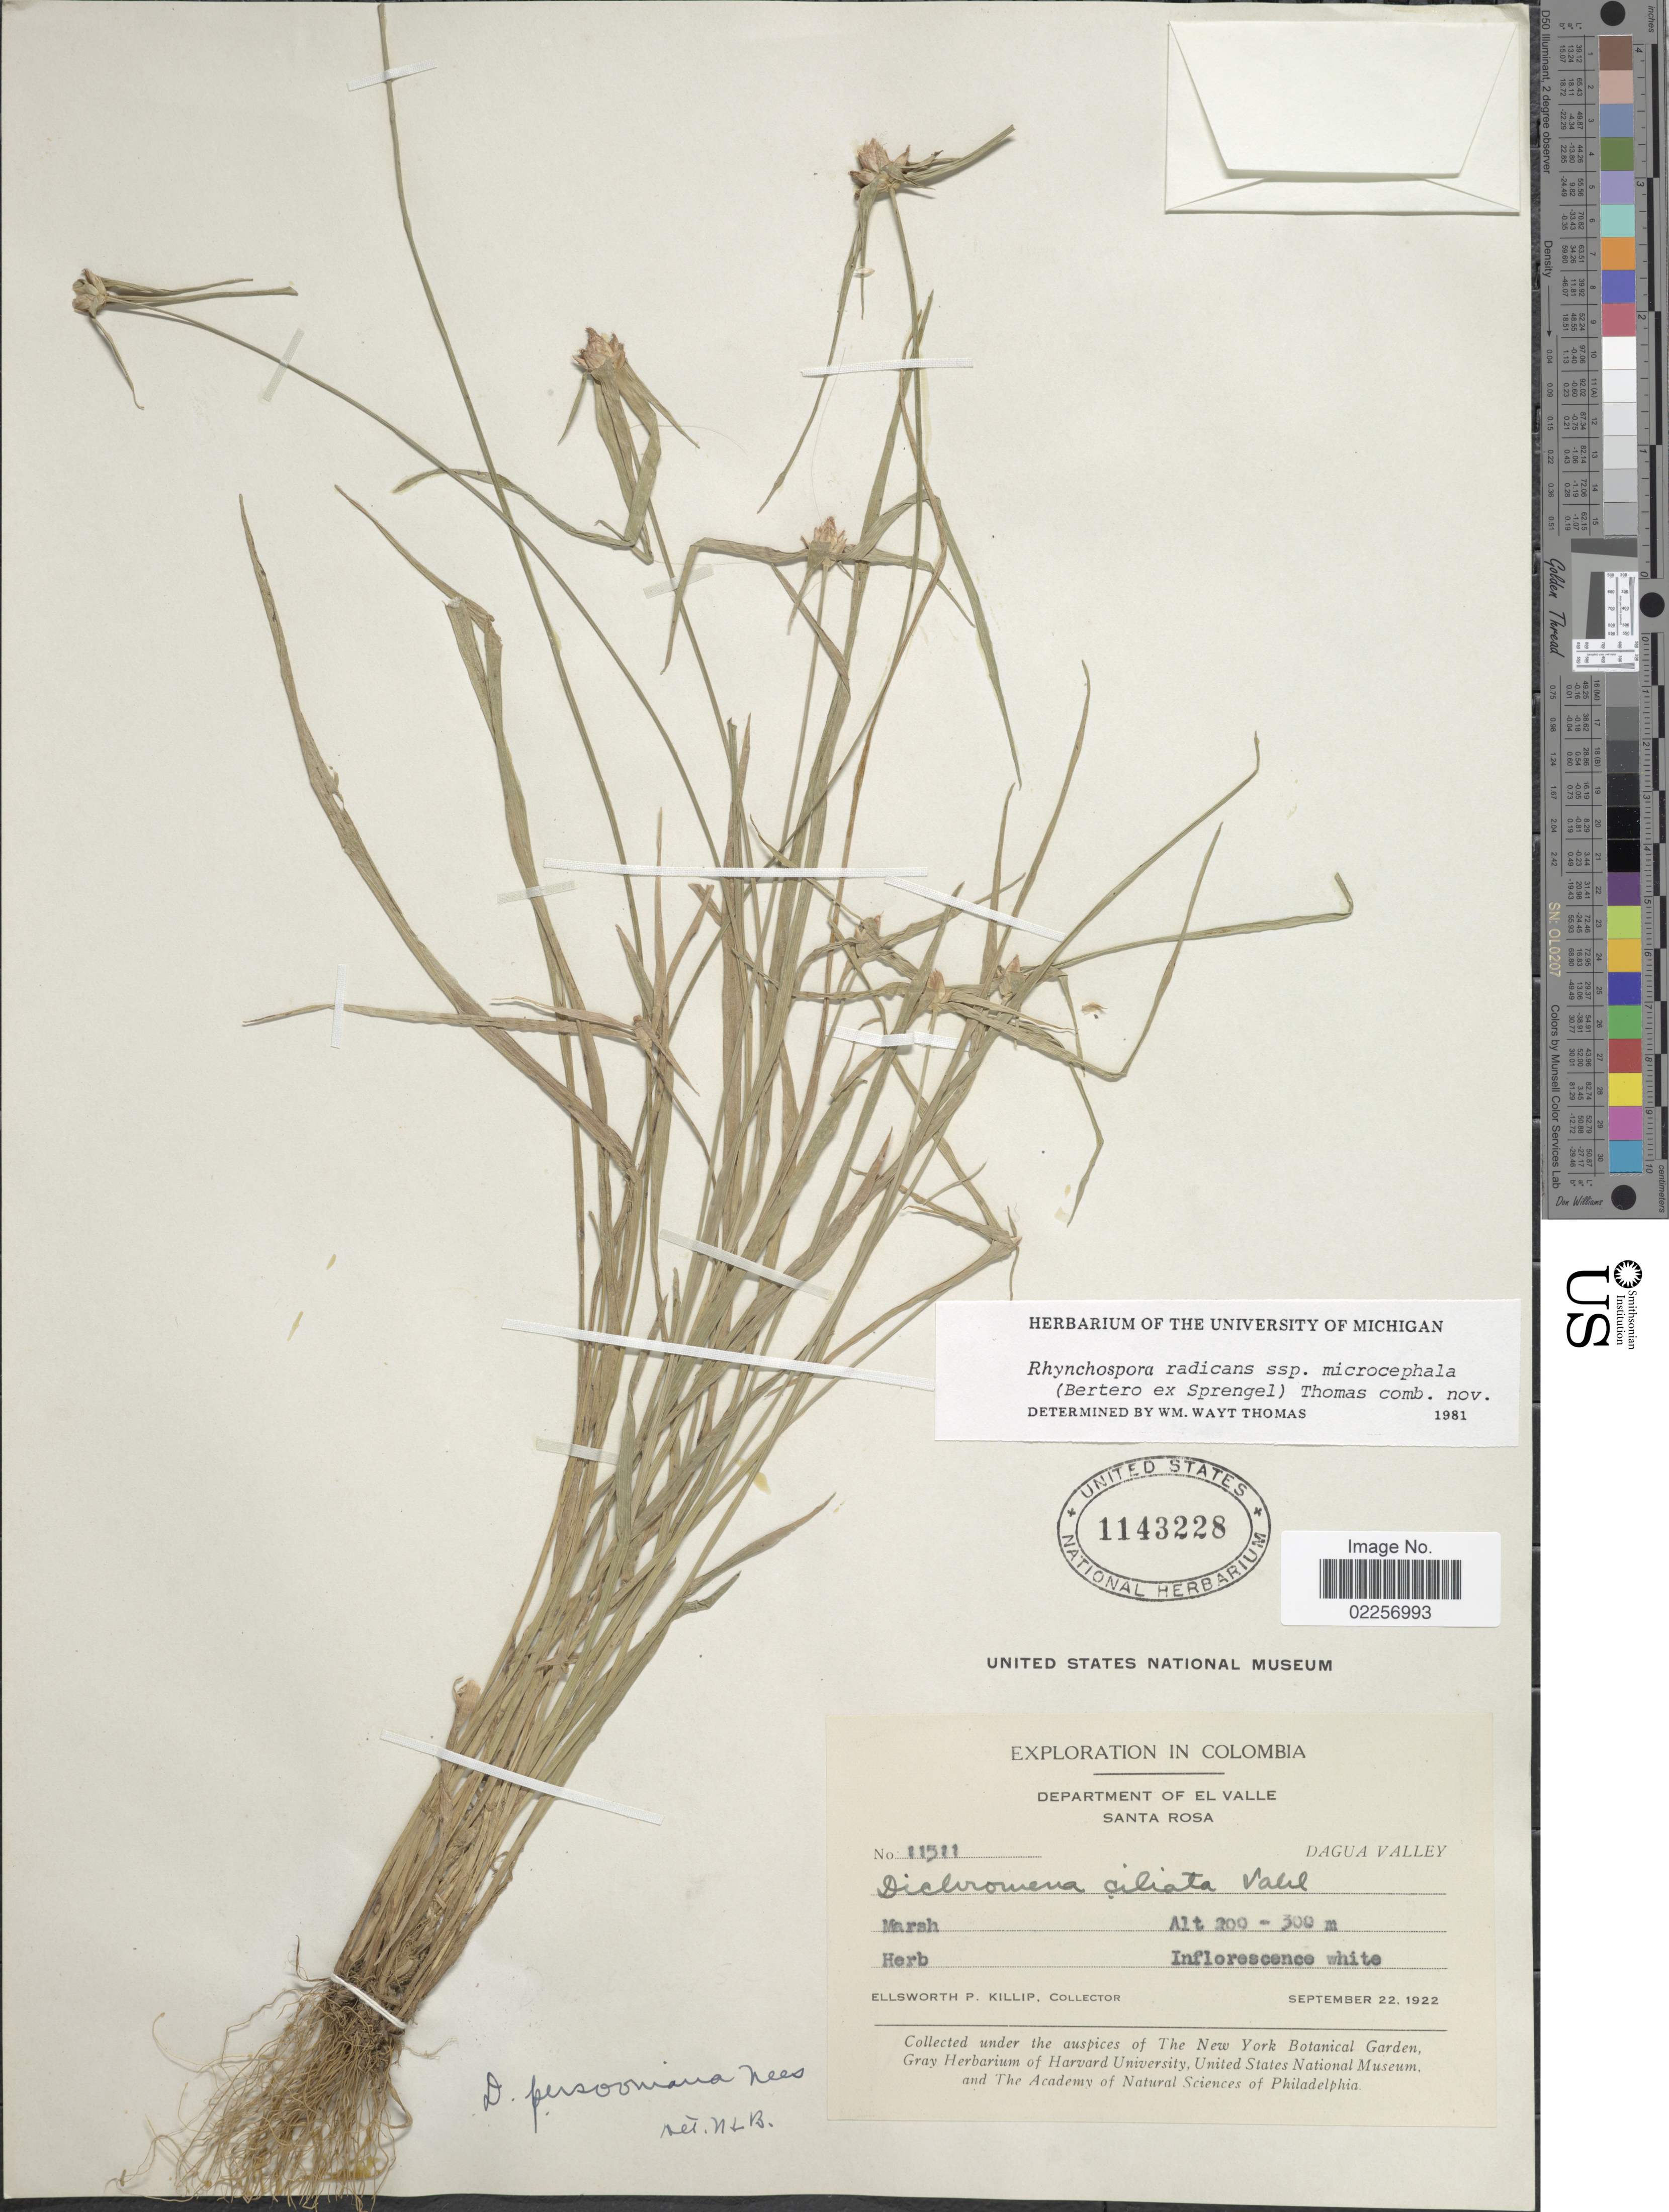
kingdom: Plantae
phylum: Tracheophyta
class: Liliopsida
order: Poales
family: Cyperaceae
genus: Rhynchospora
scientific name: Rhynchospora radicans subsp. microcephala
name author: (Bertero ex Spreng.) W.W. Thomas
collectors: E. P. Killip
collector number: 11511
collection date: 1922-09-22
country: Colombia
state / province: Valle del Cauca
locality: Department of El Valle. Santa Rosa. Dagua Valley. Marsh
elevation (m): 200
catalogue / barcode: US 1143228